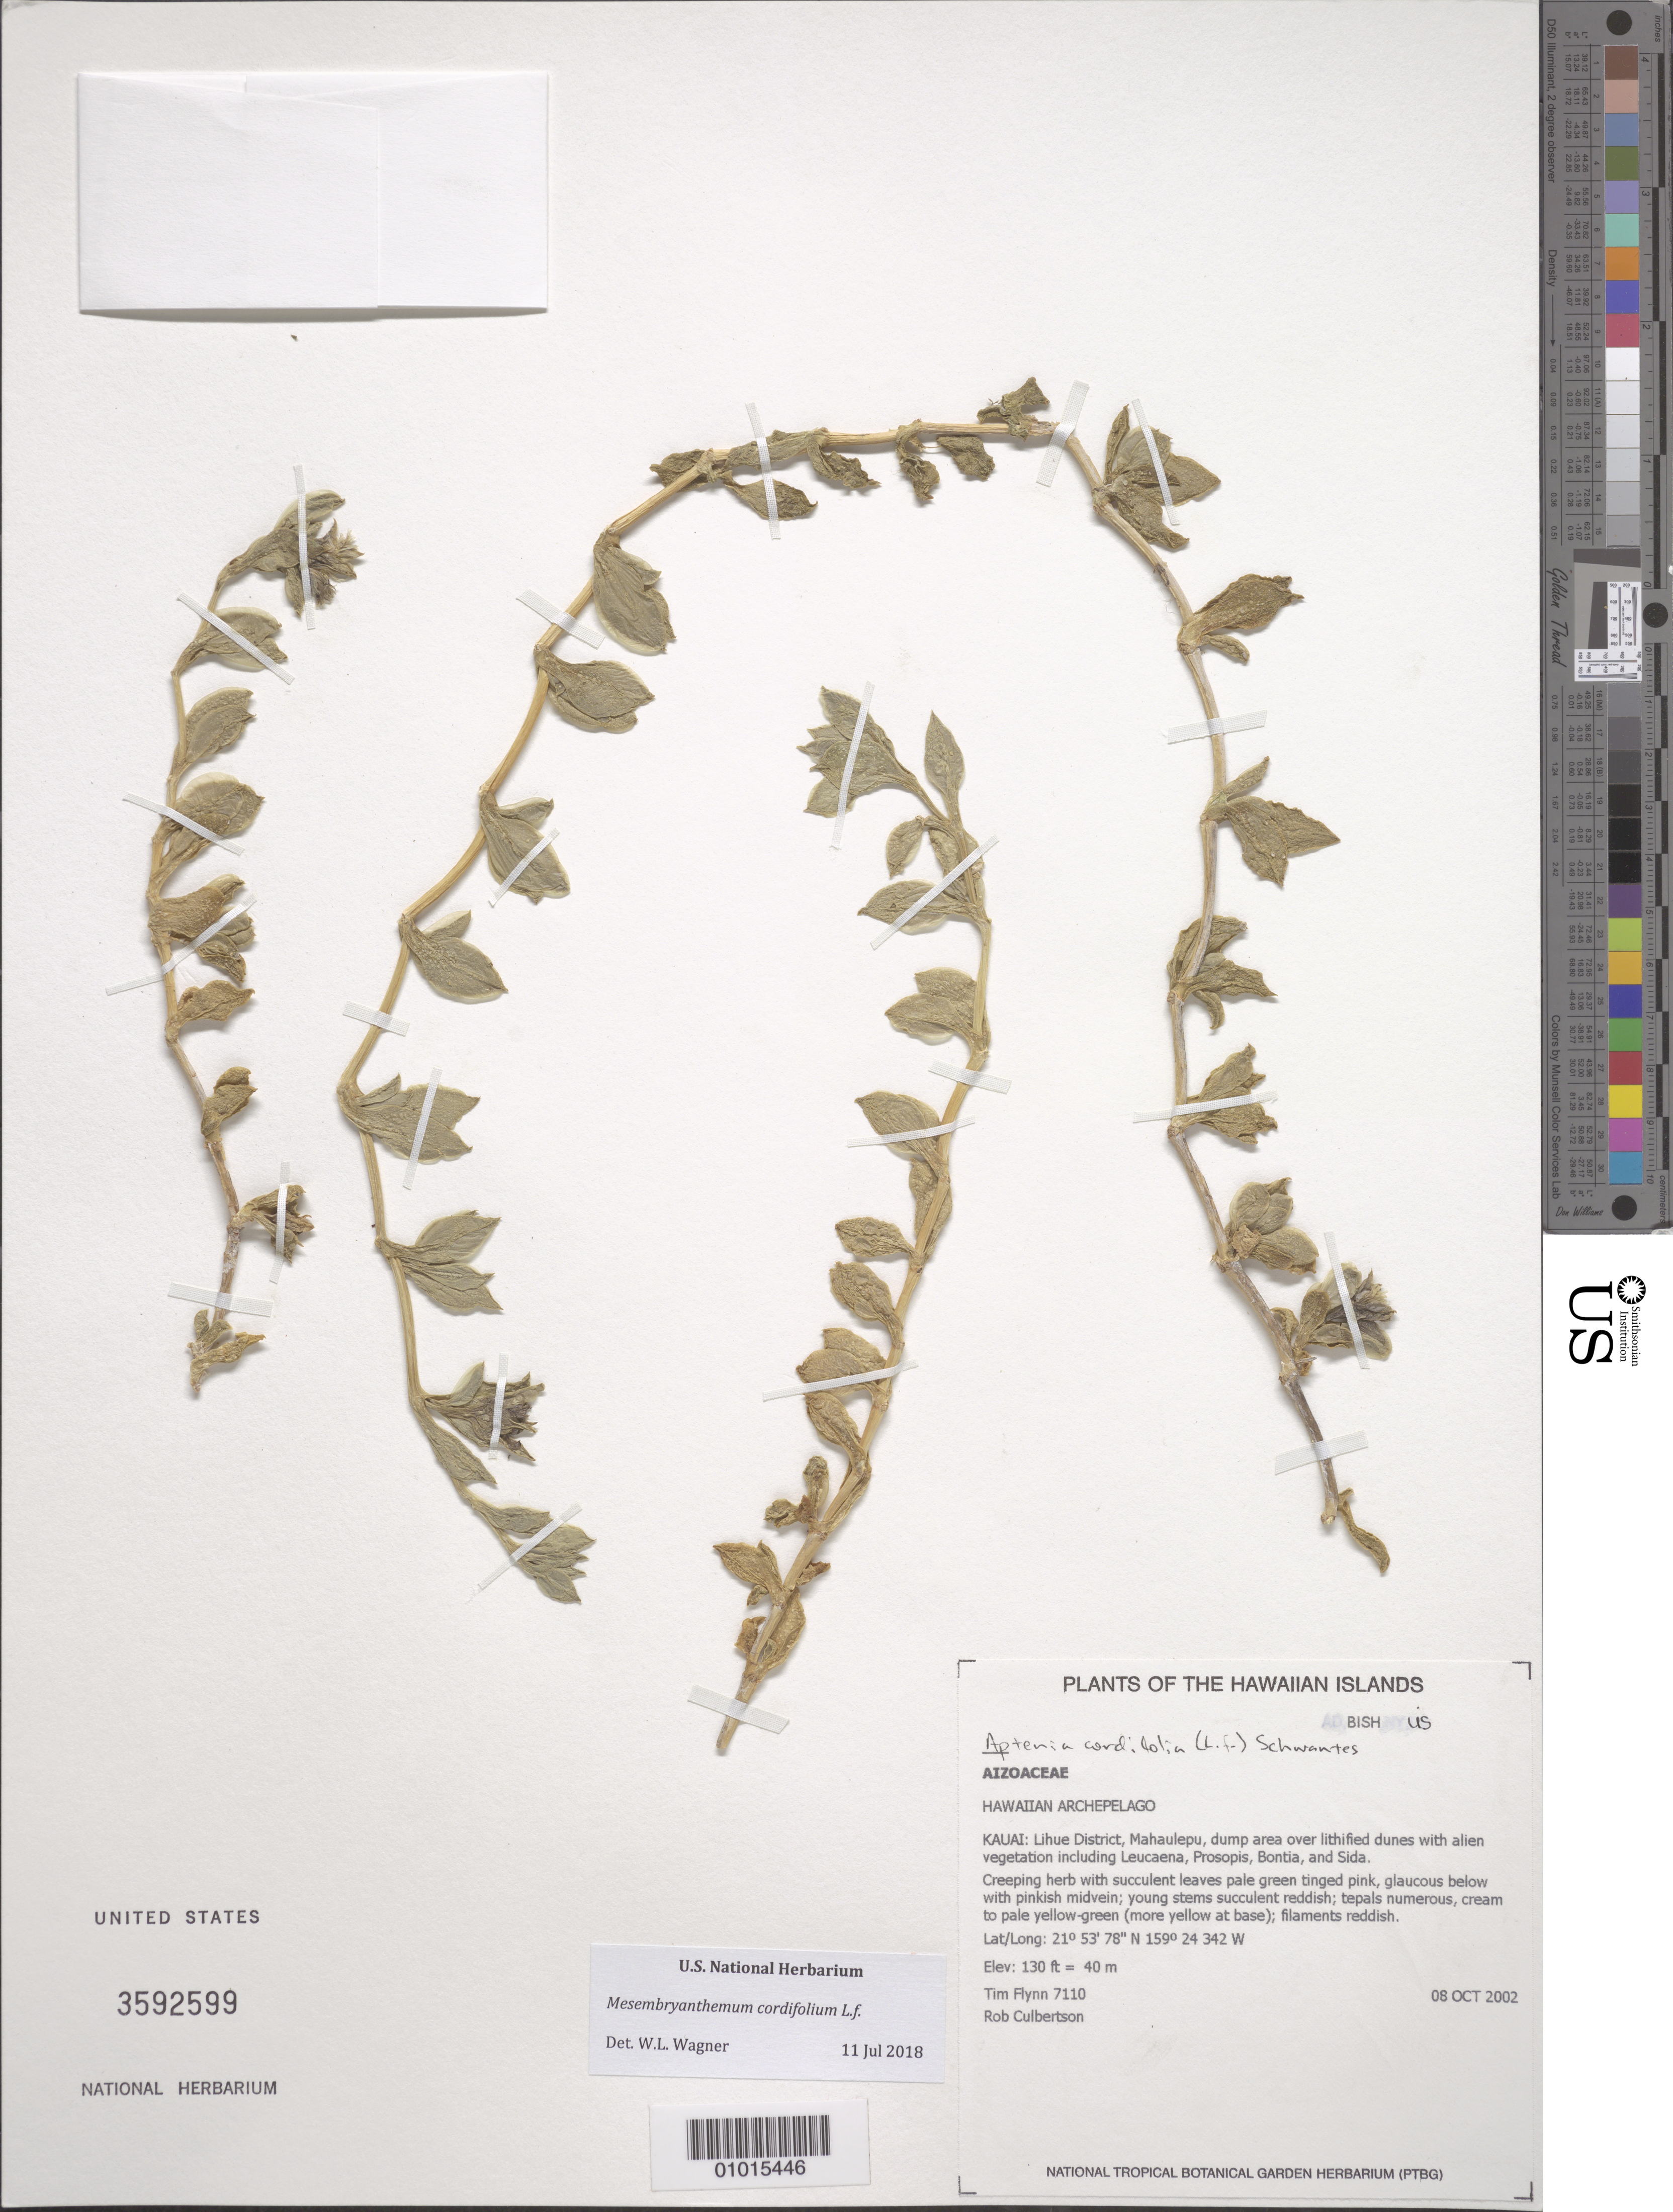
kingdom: Plantae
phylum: Tracheophyta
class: Magnoliopsida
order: Caryophyllales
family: Aizoaceae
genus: Mesembryanthemum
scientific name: Mesembryanthemum cordifolium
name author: L. f.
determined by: Wagner, W. L., (BOT), Smithsonian Institution - National Museum of Natural History (UNITED STATES)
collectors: T. W. Flynn & R. Culbertson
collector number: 7110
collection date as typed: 8 Oct 2002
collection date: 2002-10-08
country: United States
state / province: Hawaii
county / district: Kauai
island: Kaua'i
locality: Lihue District, Mahaulepu, dump area over lithified dunes.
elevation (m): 40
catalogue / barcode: US 3592599